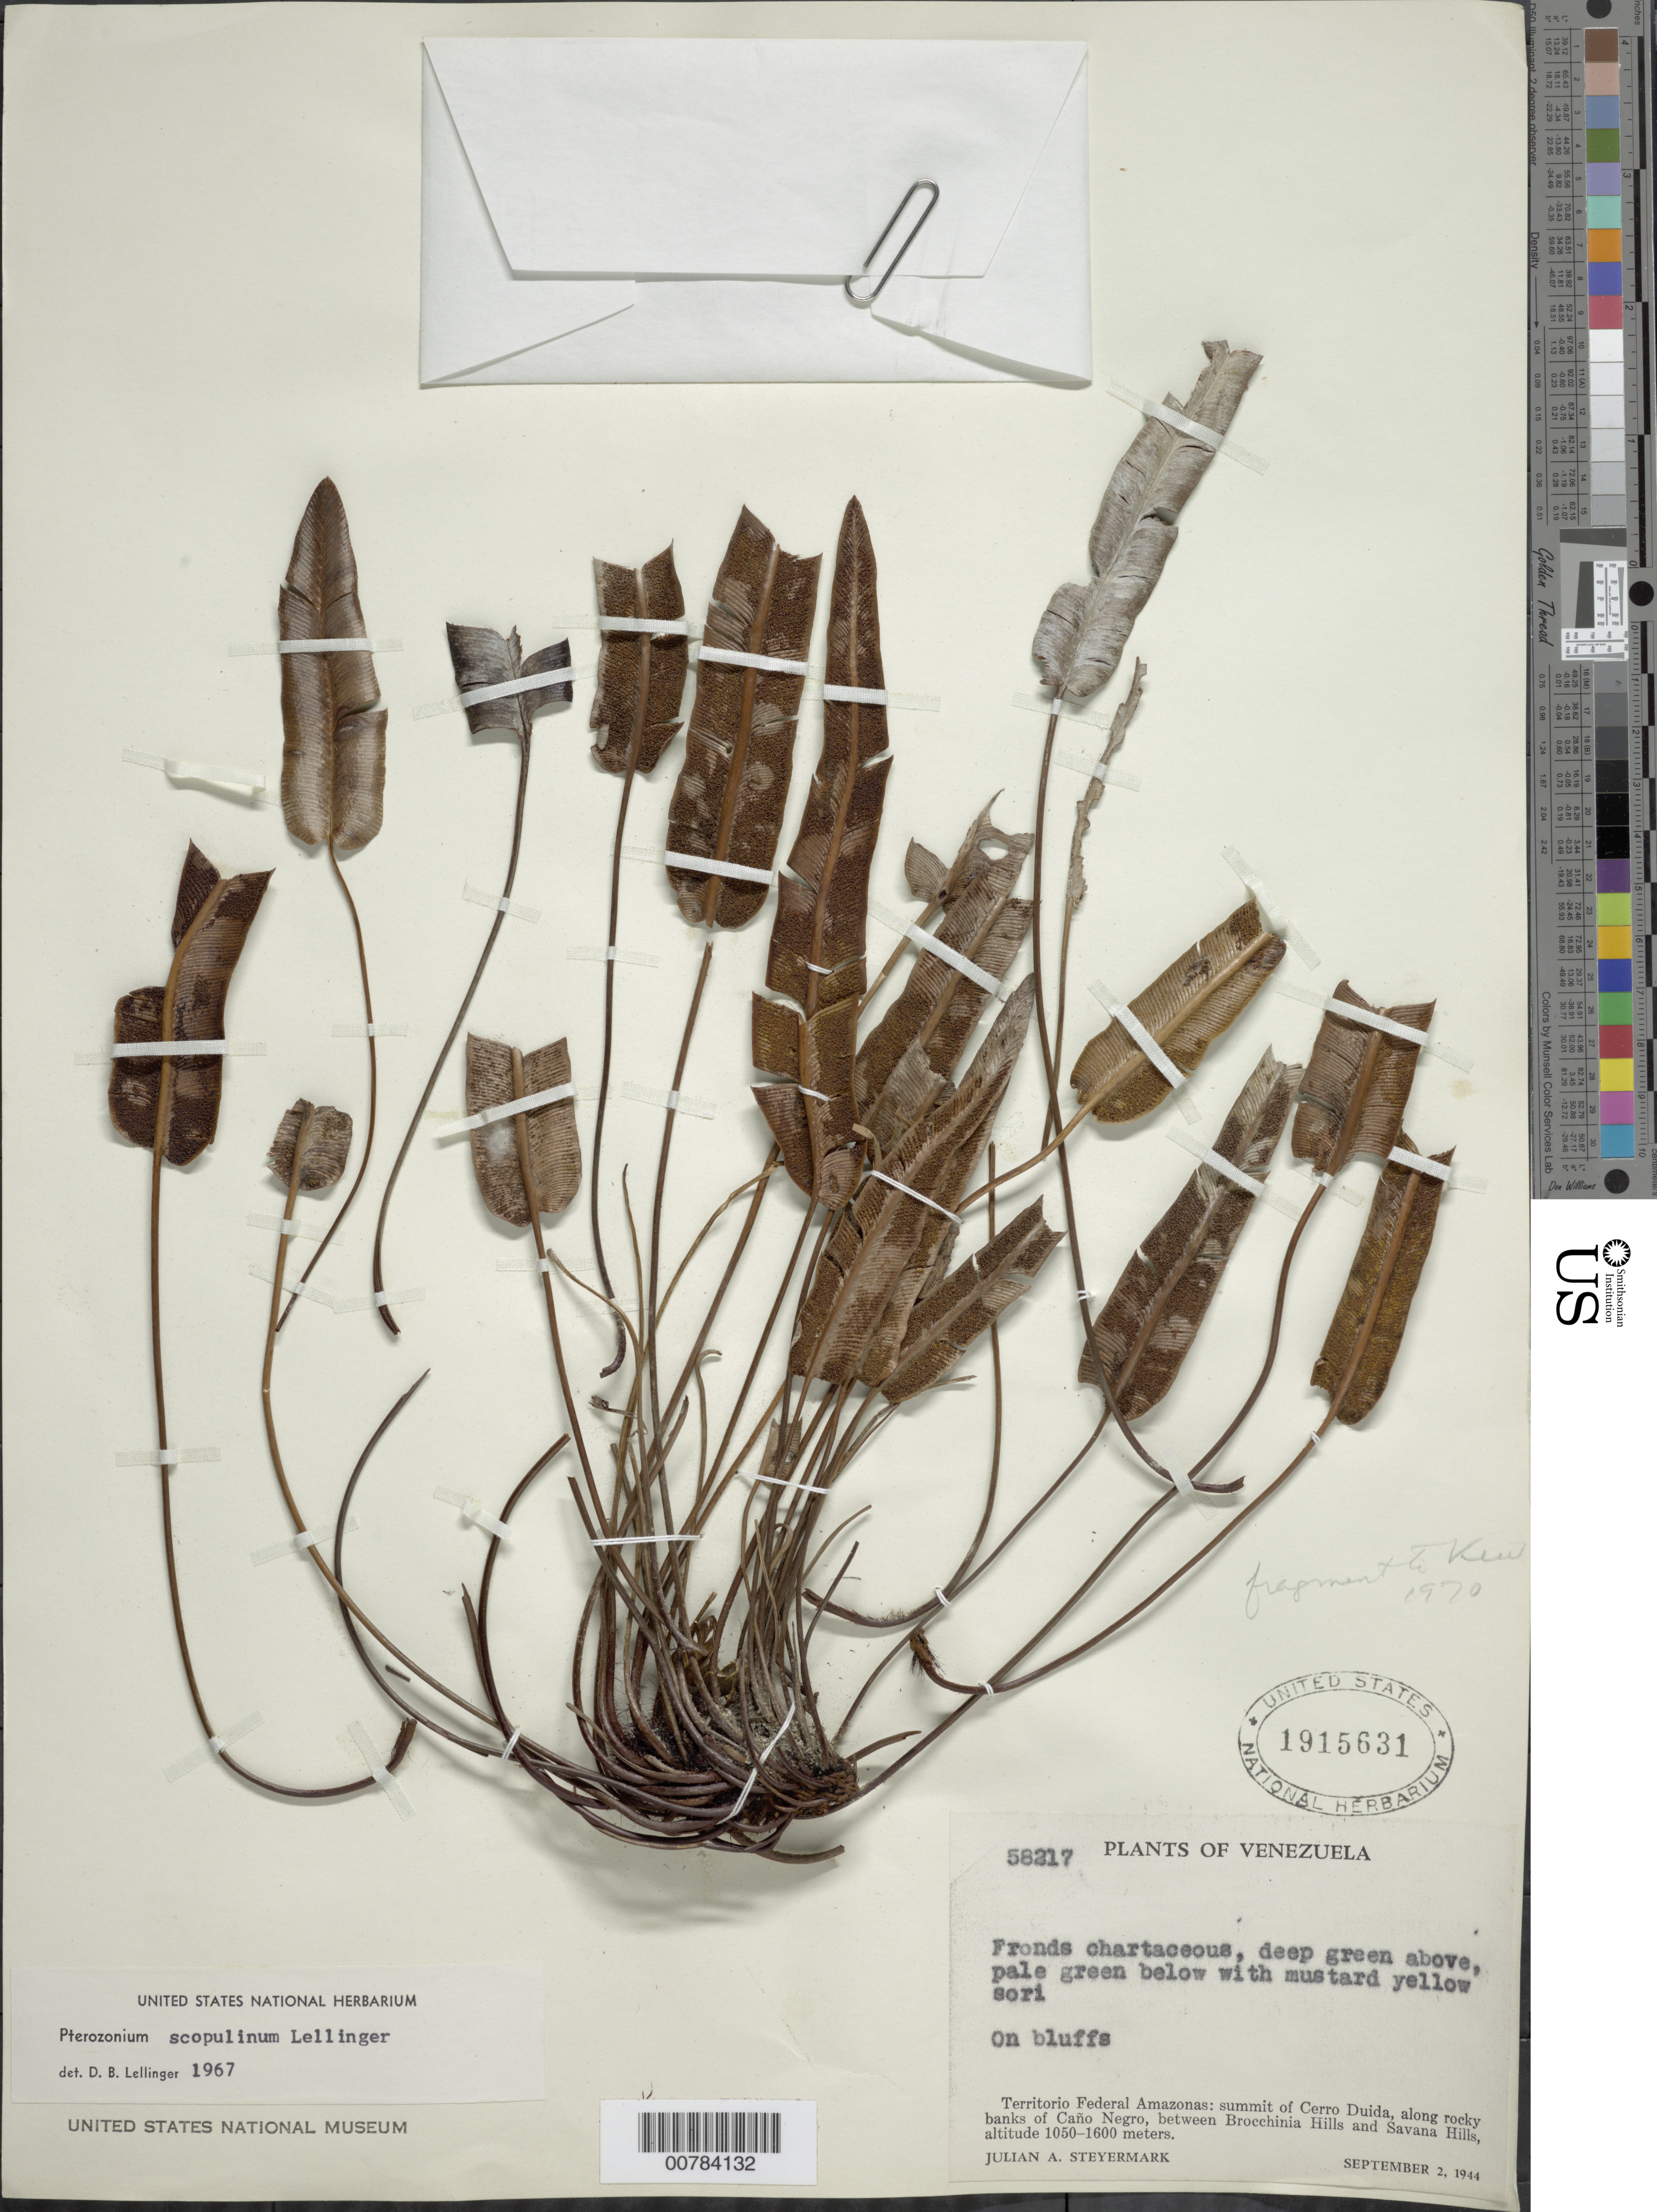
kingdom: Plantae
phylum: Tracheophyta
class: Polypodiopsida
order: Polypodiales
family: Pteridaceae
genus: Pterozonium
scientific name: Pterozonium scopulinum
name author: Lellinger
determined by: Lellinger, David B., (BOT), Smithsonian Institution - National Museum of Natural History (UNITED STATES)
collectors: J. Steyermark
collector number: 58217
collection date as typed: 2-Sep-44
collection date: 1944-09-02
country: Venezuela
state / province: Amazonas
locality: Cerro Duida, summit; Caño Negro, betw. Brocchinia Hills and Savanna Hills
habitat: Summit, along rocky banks,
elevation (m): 1050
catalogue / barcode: US 1915631